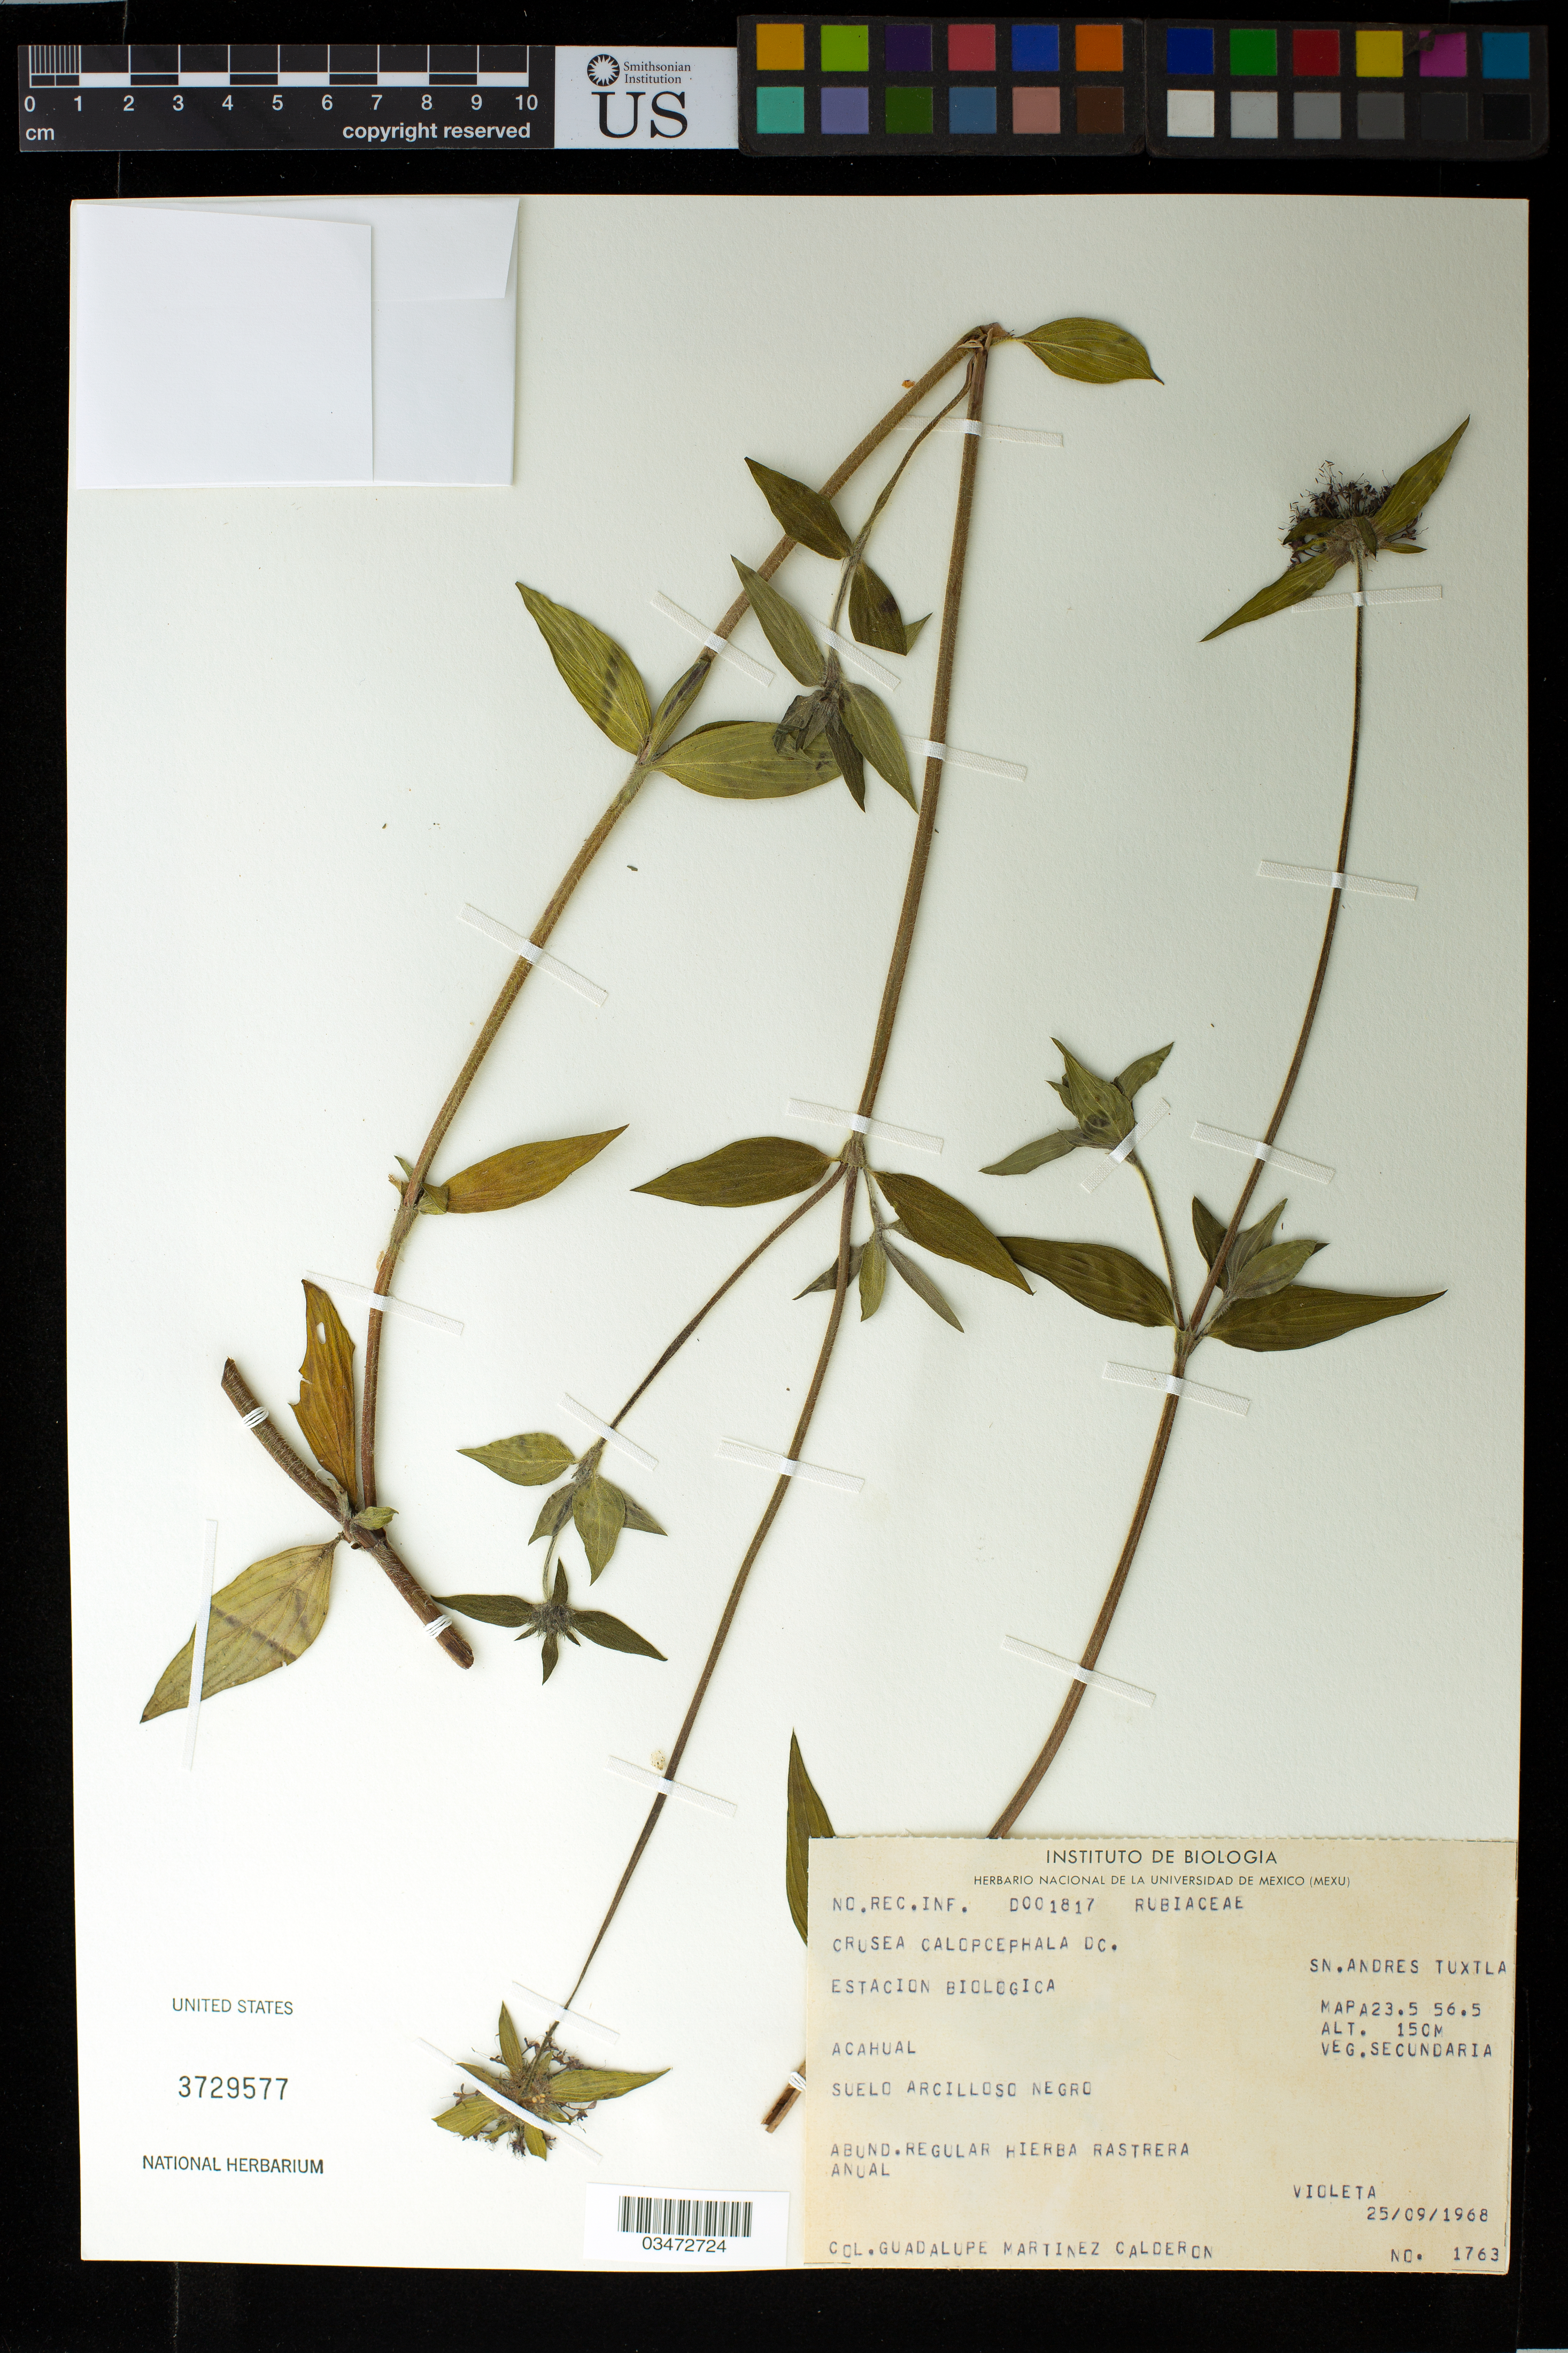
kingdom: Plantae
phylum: Tracheophyta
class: Magnoliopsida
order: Gentianales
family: Rubiaceae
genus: Crusea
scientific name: Crusea calocephala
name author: DC.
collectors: G. Martinez-C.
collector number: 1763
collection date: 1968-09-25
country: Mexico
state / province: Veracruz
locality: Veracruz, Estacion Biologica de Los Tuxtlas, Sn. Andreas Tuxtla, Acahual, Suelo Arcilloso Negro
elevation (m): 150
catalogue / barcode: US 3729577